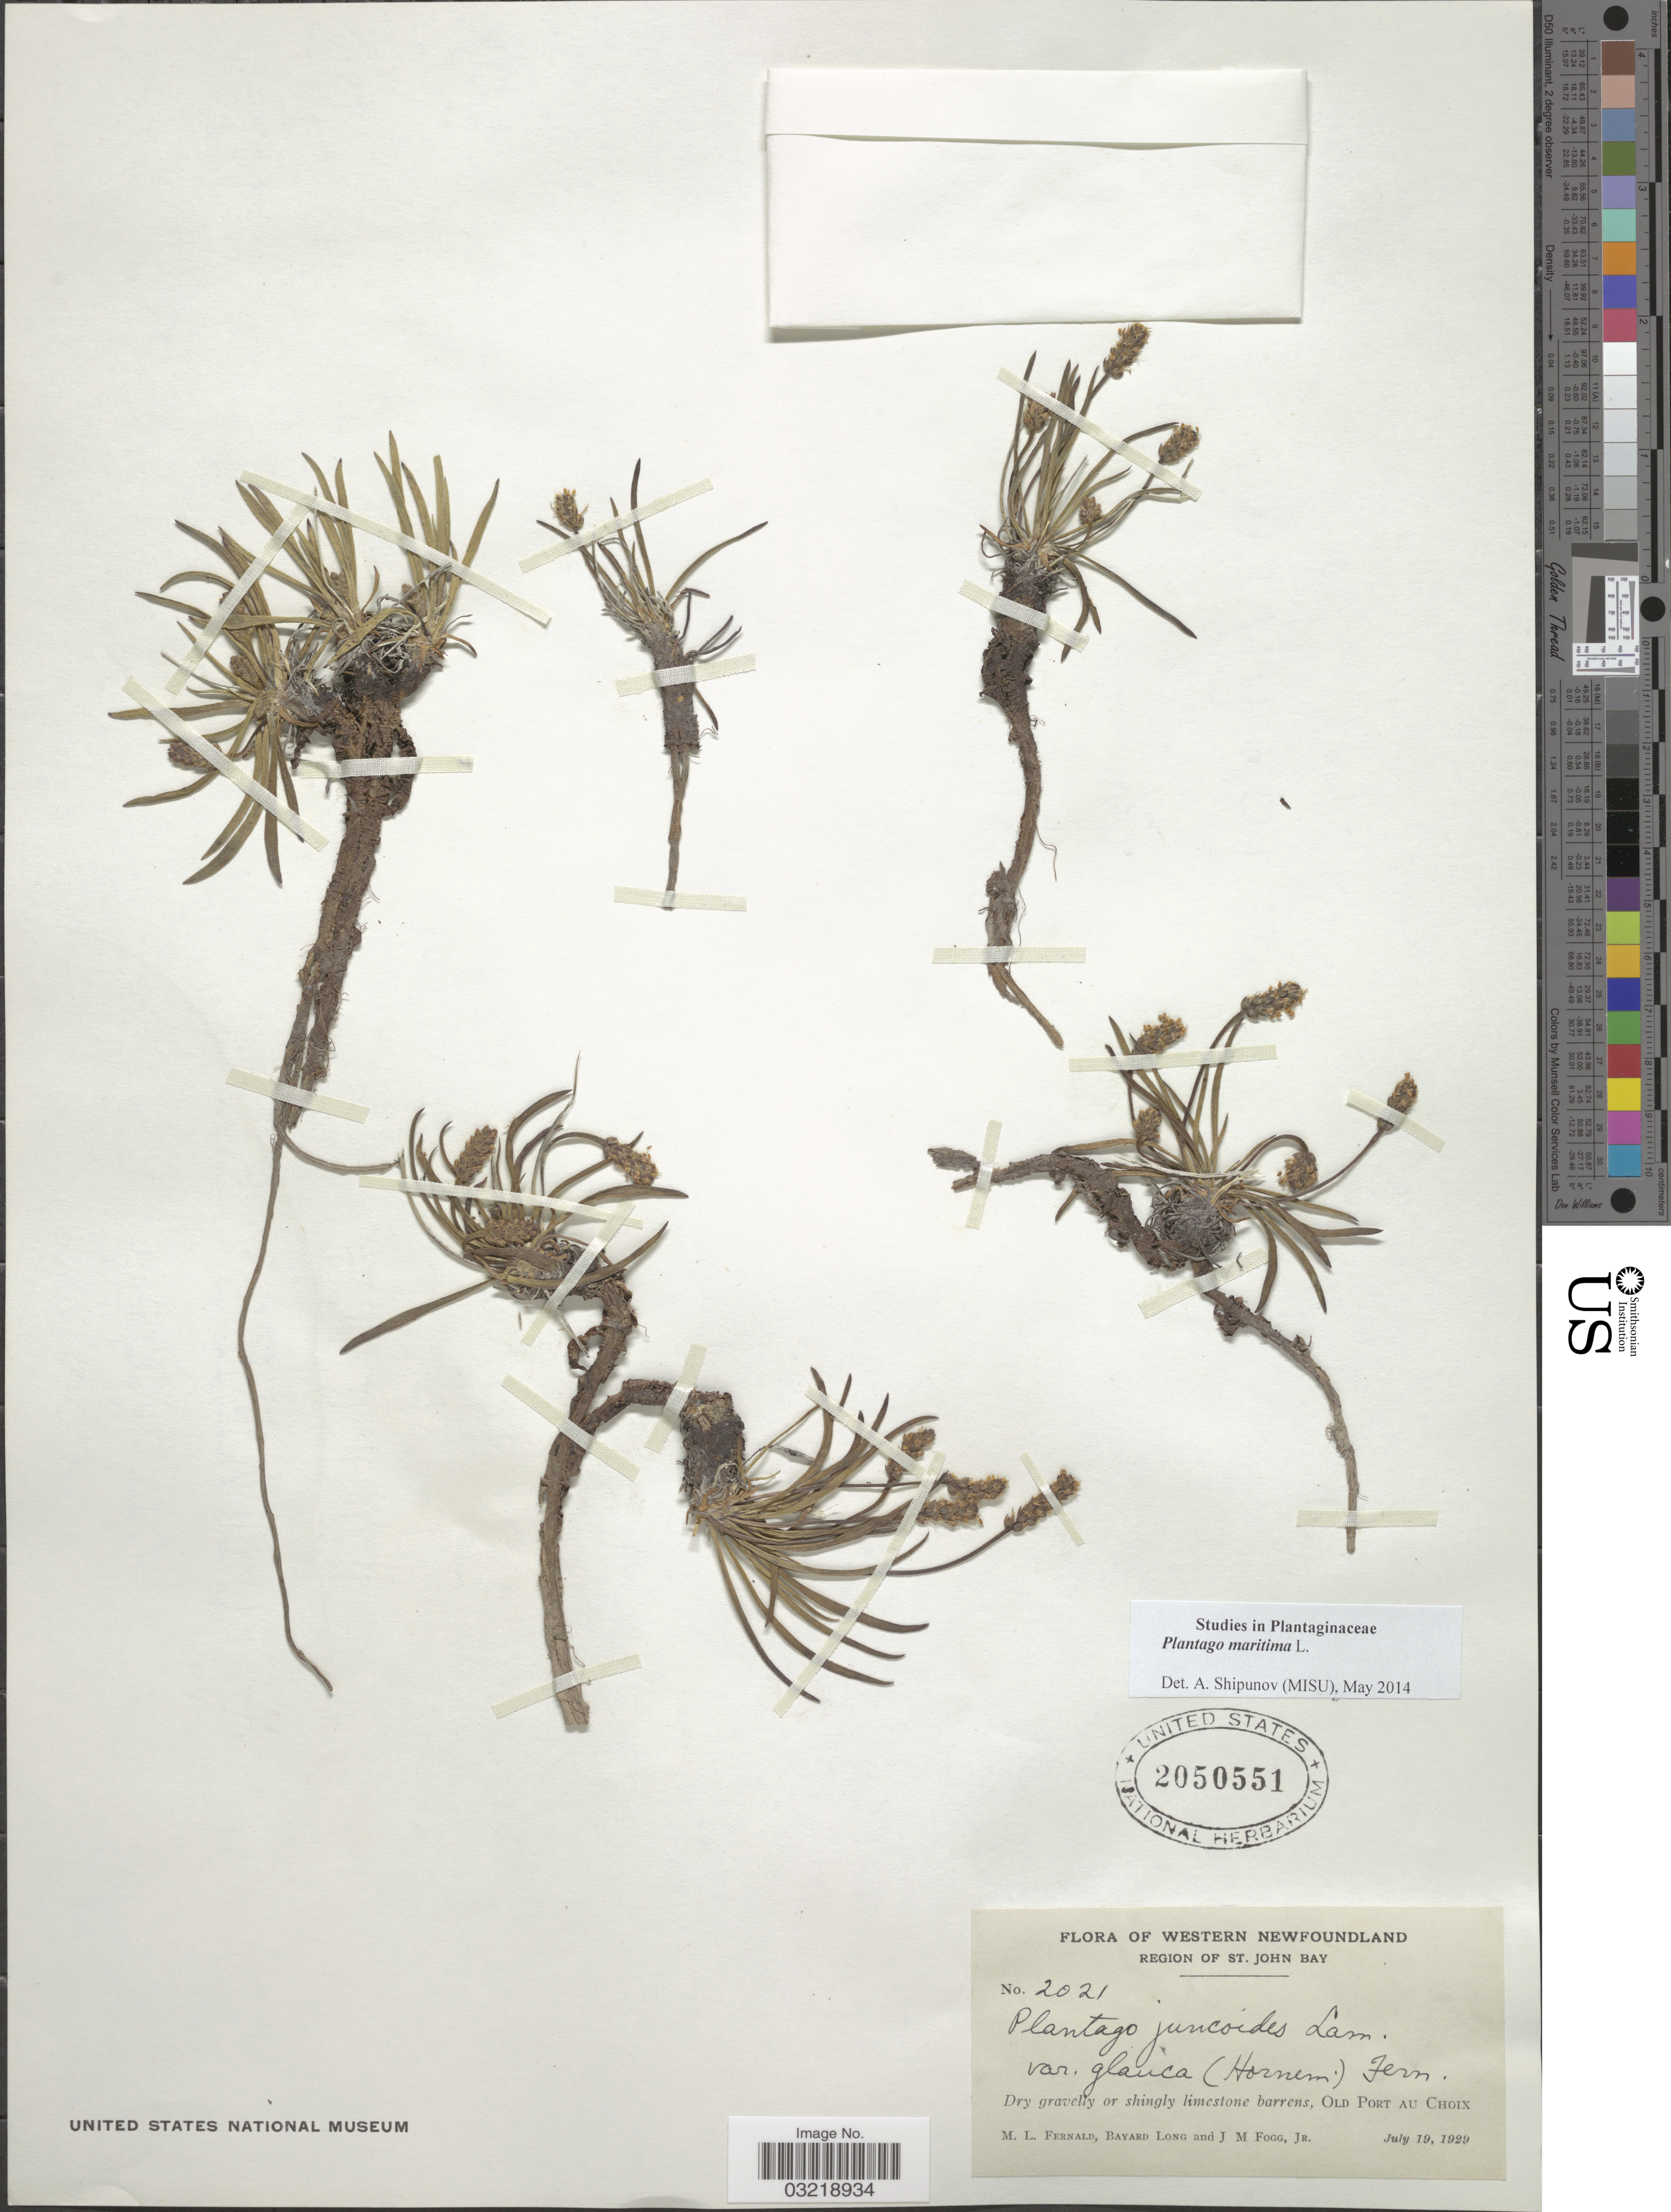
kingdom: Plantae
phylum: Tracheophyta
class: Magnoliopsida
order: Lamiales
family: Plantaginaceae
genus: Plantago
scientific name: Plantago maritima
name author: L.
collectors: M. L. Fernald, B. Long & J. Fogg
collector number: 2021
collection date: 1929-07-19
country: Canada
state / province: Newfoundland and Labrador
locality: Western Newfoundland. Region of St. John Bay. Dry gravelly or shingly limestone barrens, Old Port au Choix.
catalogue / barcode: US 2050551